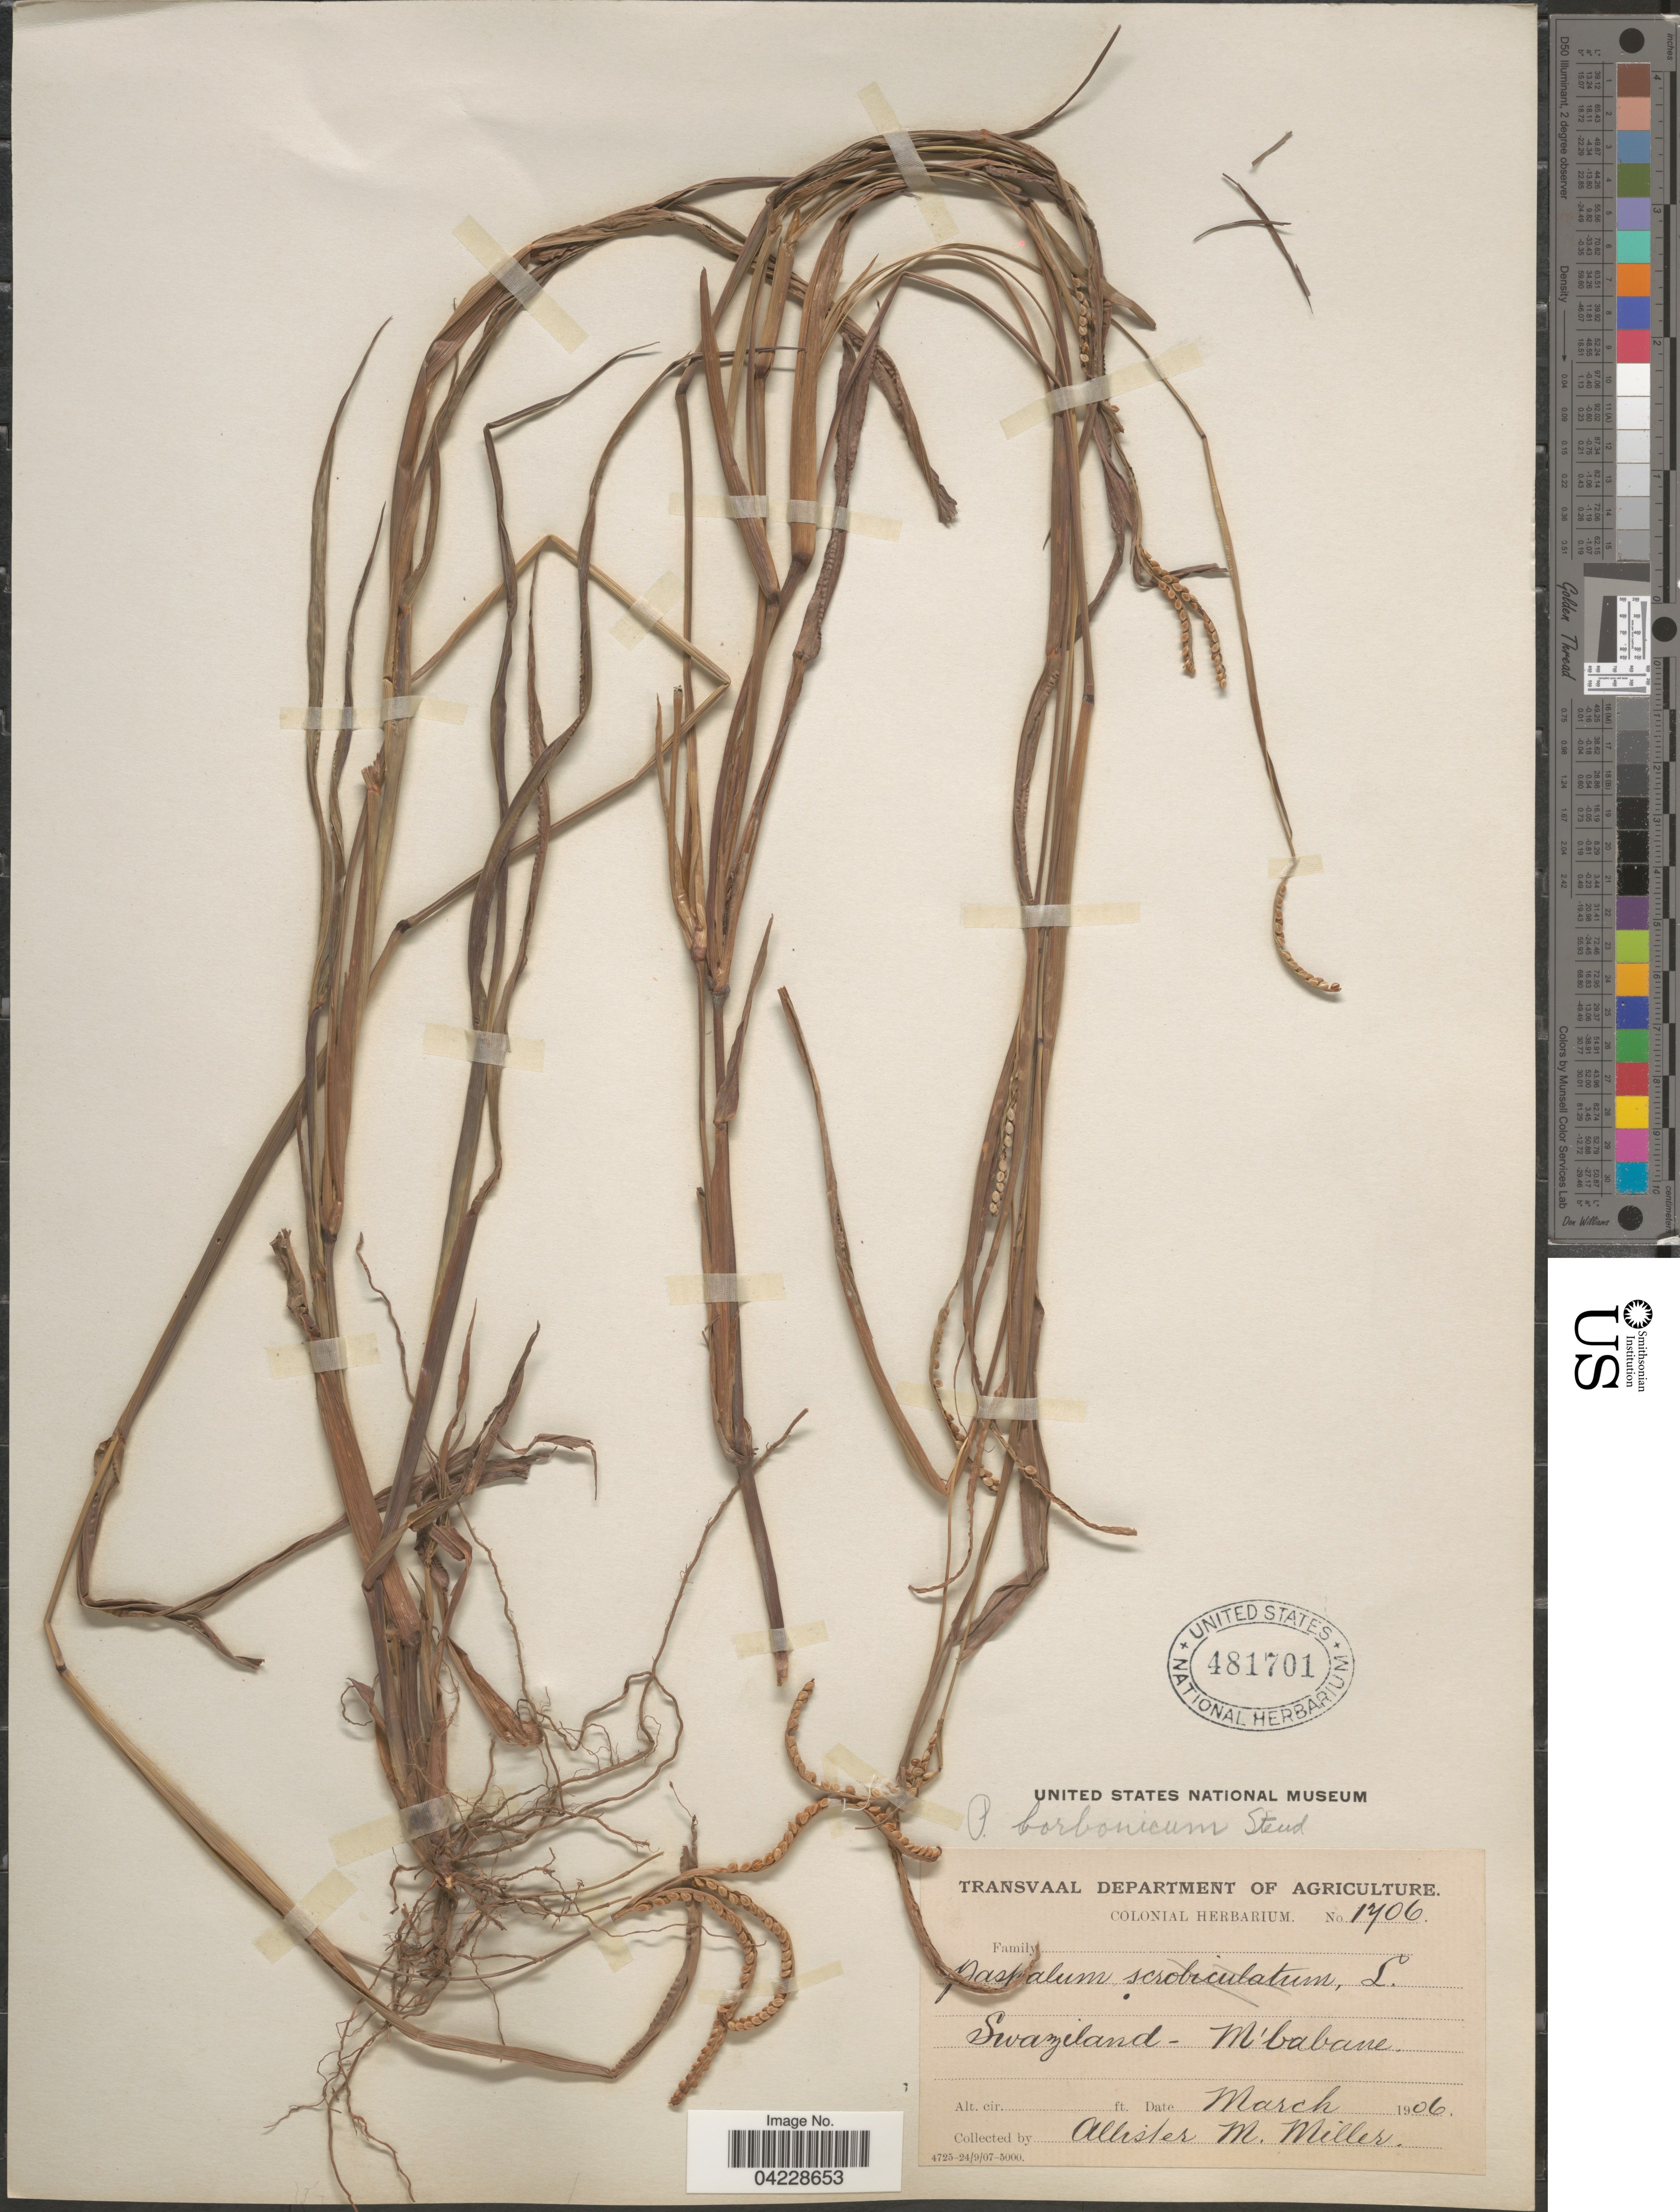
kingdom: Plantae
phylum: Tracheophyta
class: Liliopsida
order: Poales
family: Poaceae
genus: Paspalum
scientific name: Paspalum scrobiculatum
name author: L.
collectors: A. Miller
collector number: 1706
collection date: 1906-03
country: Eswatini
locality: M'babane.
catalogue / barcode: US 481701